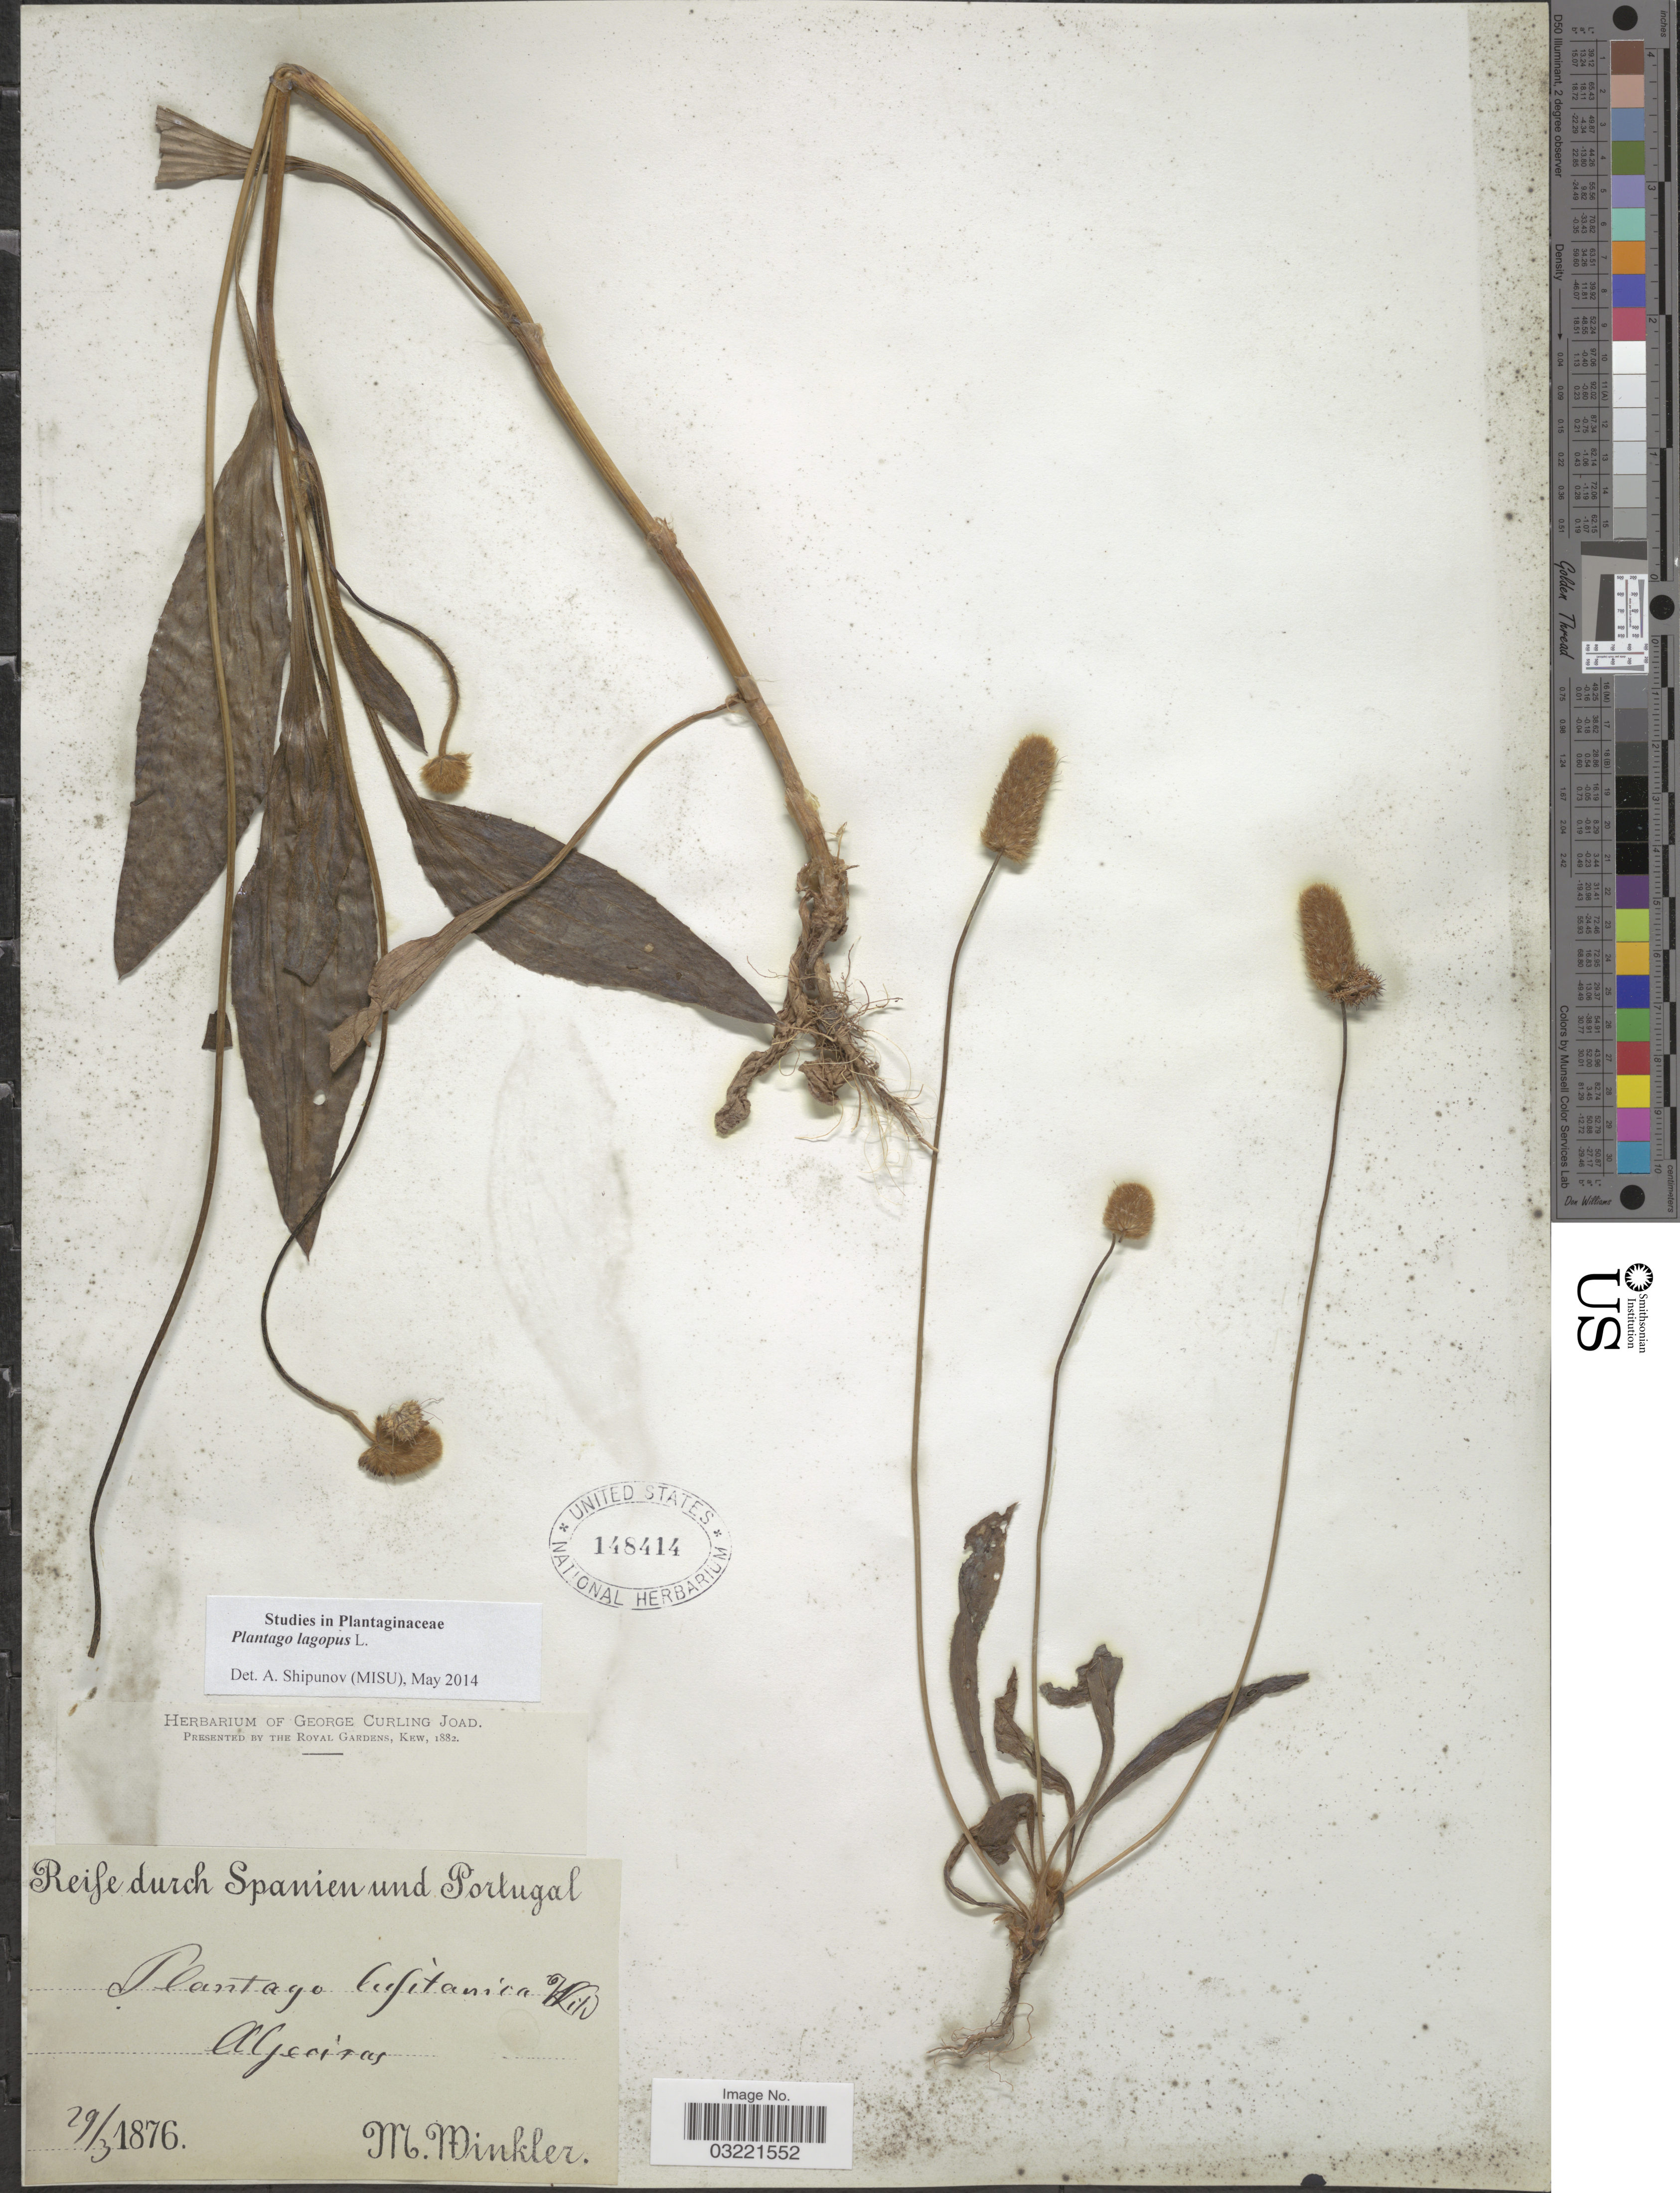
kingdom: Plantae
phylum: Tracheophyta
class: Magnoliopsida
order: Lamiales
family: Plantaginaceae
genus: Plantago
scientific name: Plantago lagopus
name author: L.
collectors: M. Winkler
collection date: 1876-03-29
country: Spain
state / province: Andalucía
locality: Spanien und Portugal. Algeciras.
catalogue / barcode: US 148414